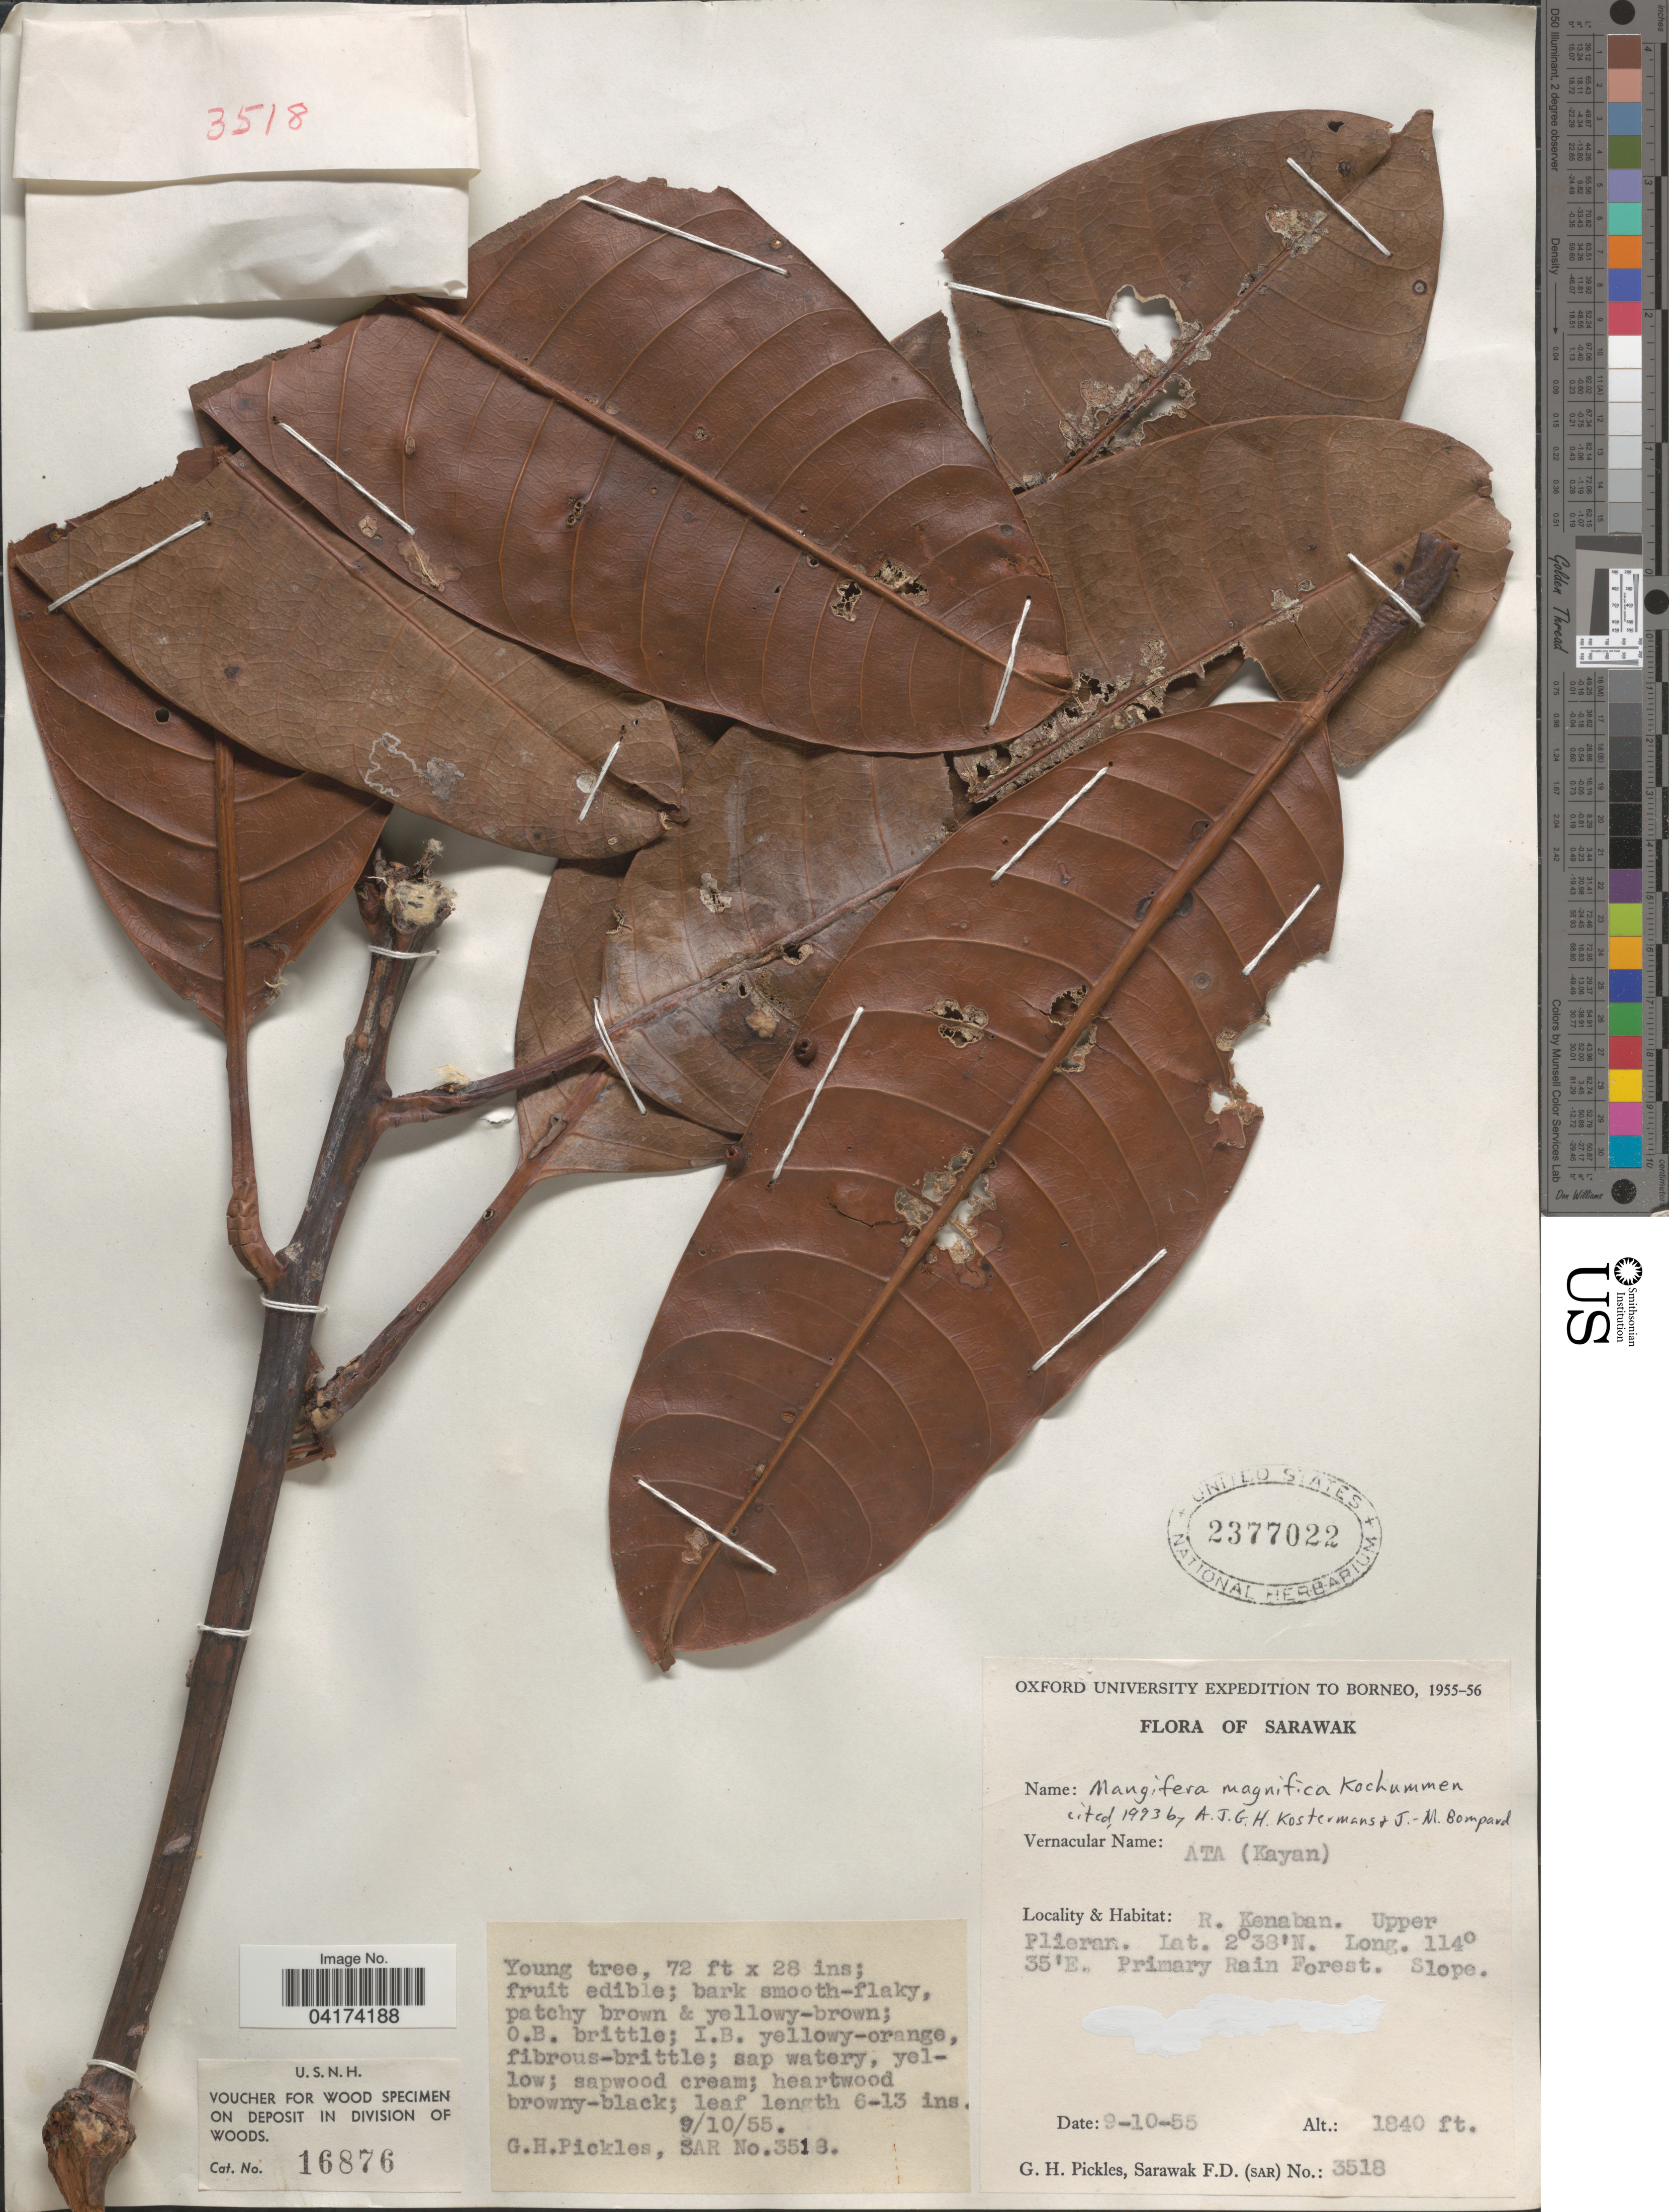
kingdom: Plantae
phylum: Tracheophyta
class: Magnoliopsida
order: Sapindales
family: Anacardiaceae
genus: Mangifera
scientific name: Mangifera magnifica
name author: Kochummen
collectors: G. Pickles & F. Sarawak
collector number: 3518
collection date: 1955-10-02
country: Malaysia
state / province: Sarawak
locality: Oxford University Expedition to Borneo, 1955-56. R. Kenaban. Upper Plieran.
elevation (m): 561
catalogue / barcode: US 2377022